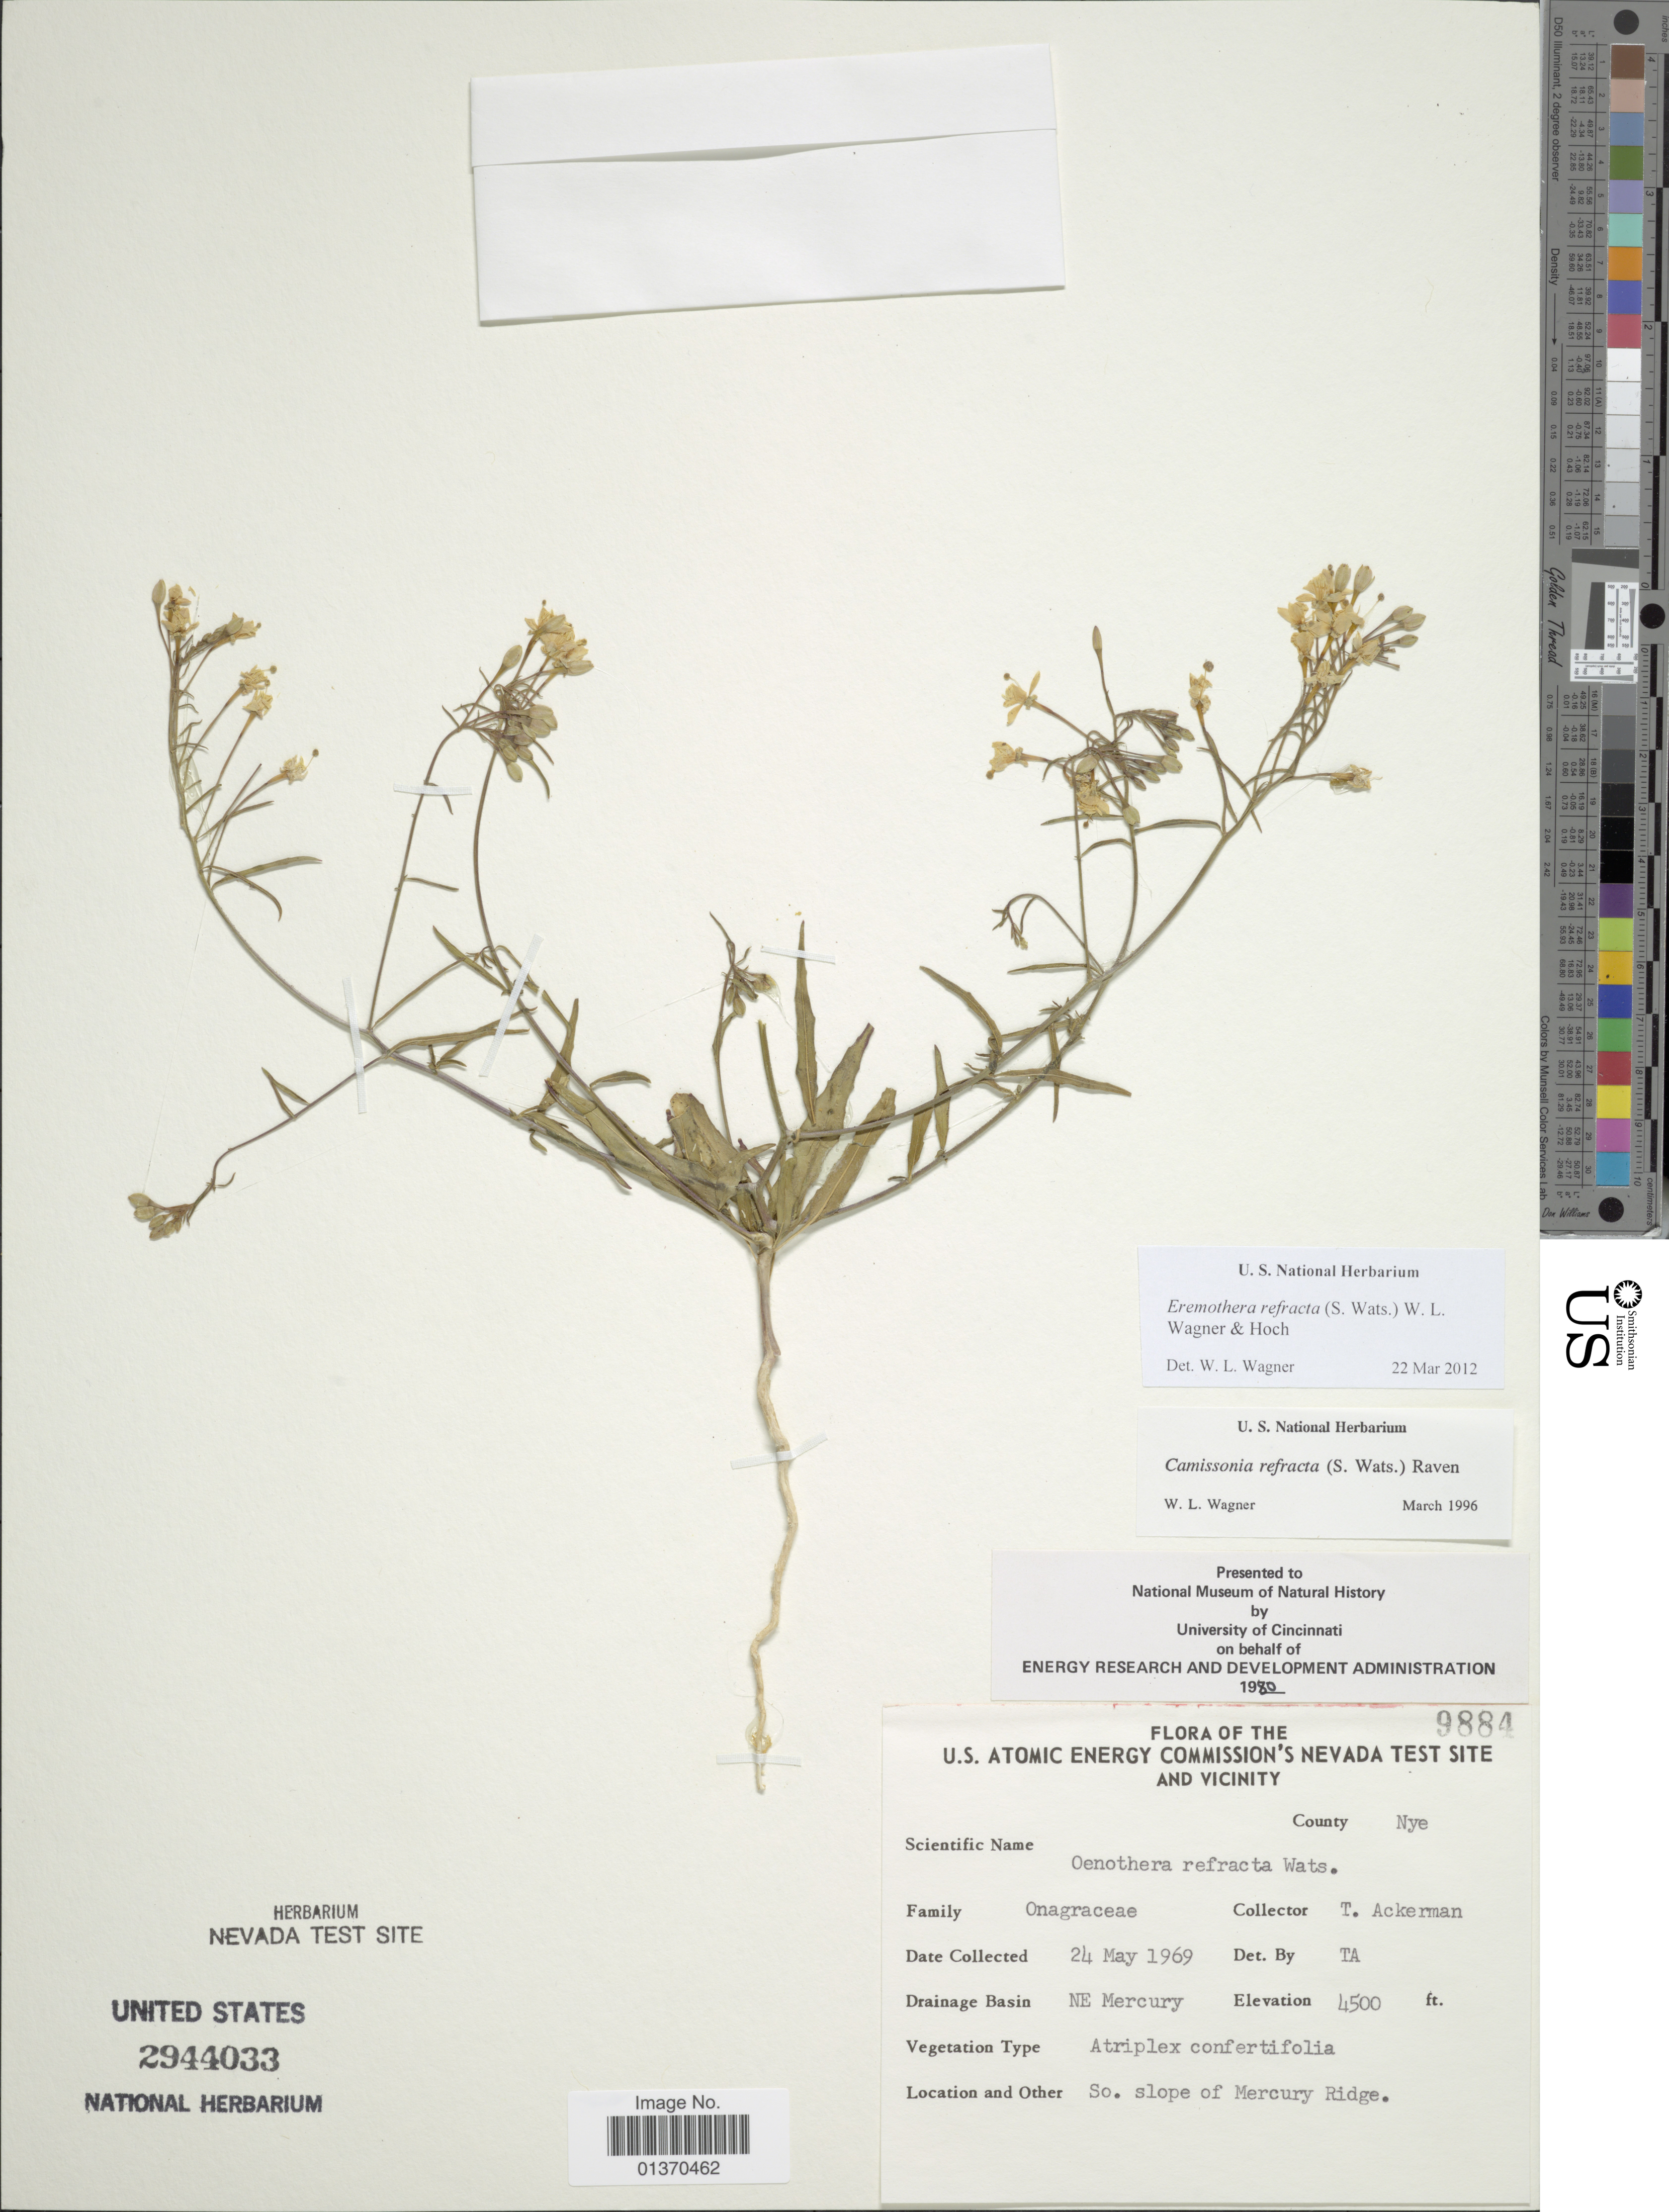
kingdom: Plantae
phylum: Tracheophyta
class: Magnoliopsida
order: Myrtales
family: Onagraceae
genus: Eremothera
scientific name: Eremothera refracta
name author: (S. Watson) W.L. Wagner & Hoch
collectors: T. Ackerman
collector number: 9884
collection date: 1969-05-24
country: United States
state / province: Nevada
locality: U. S. Atomic Energy Commission's Nevada Test Site and Vicinity, County Nye, NE Mercury, So. slope of Mercury Ridge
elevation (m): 1372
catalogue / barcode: US 2944033